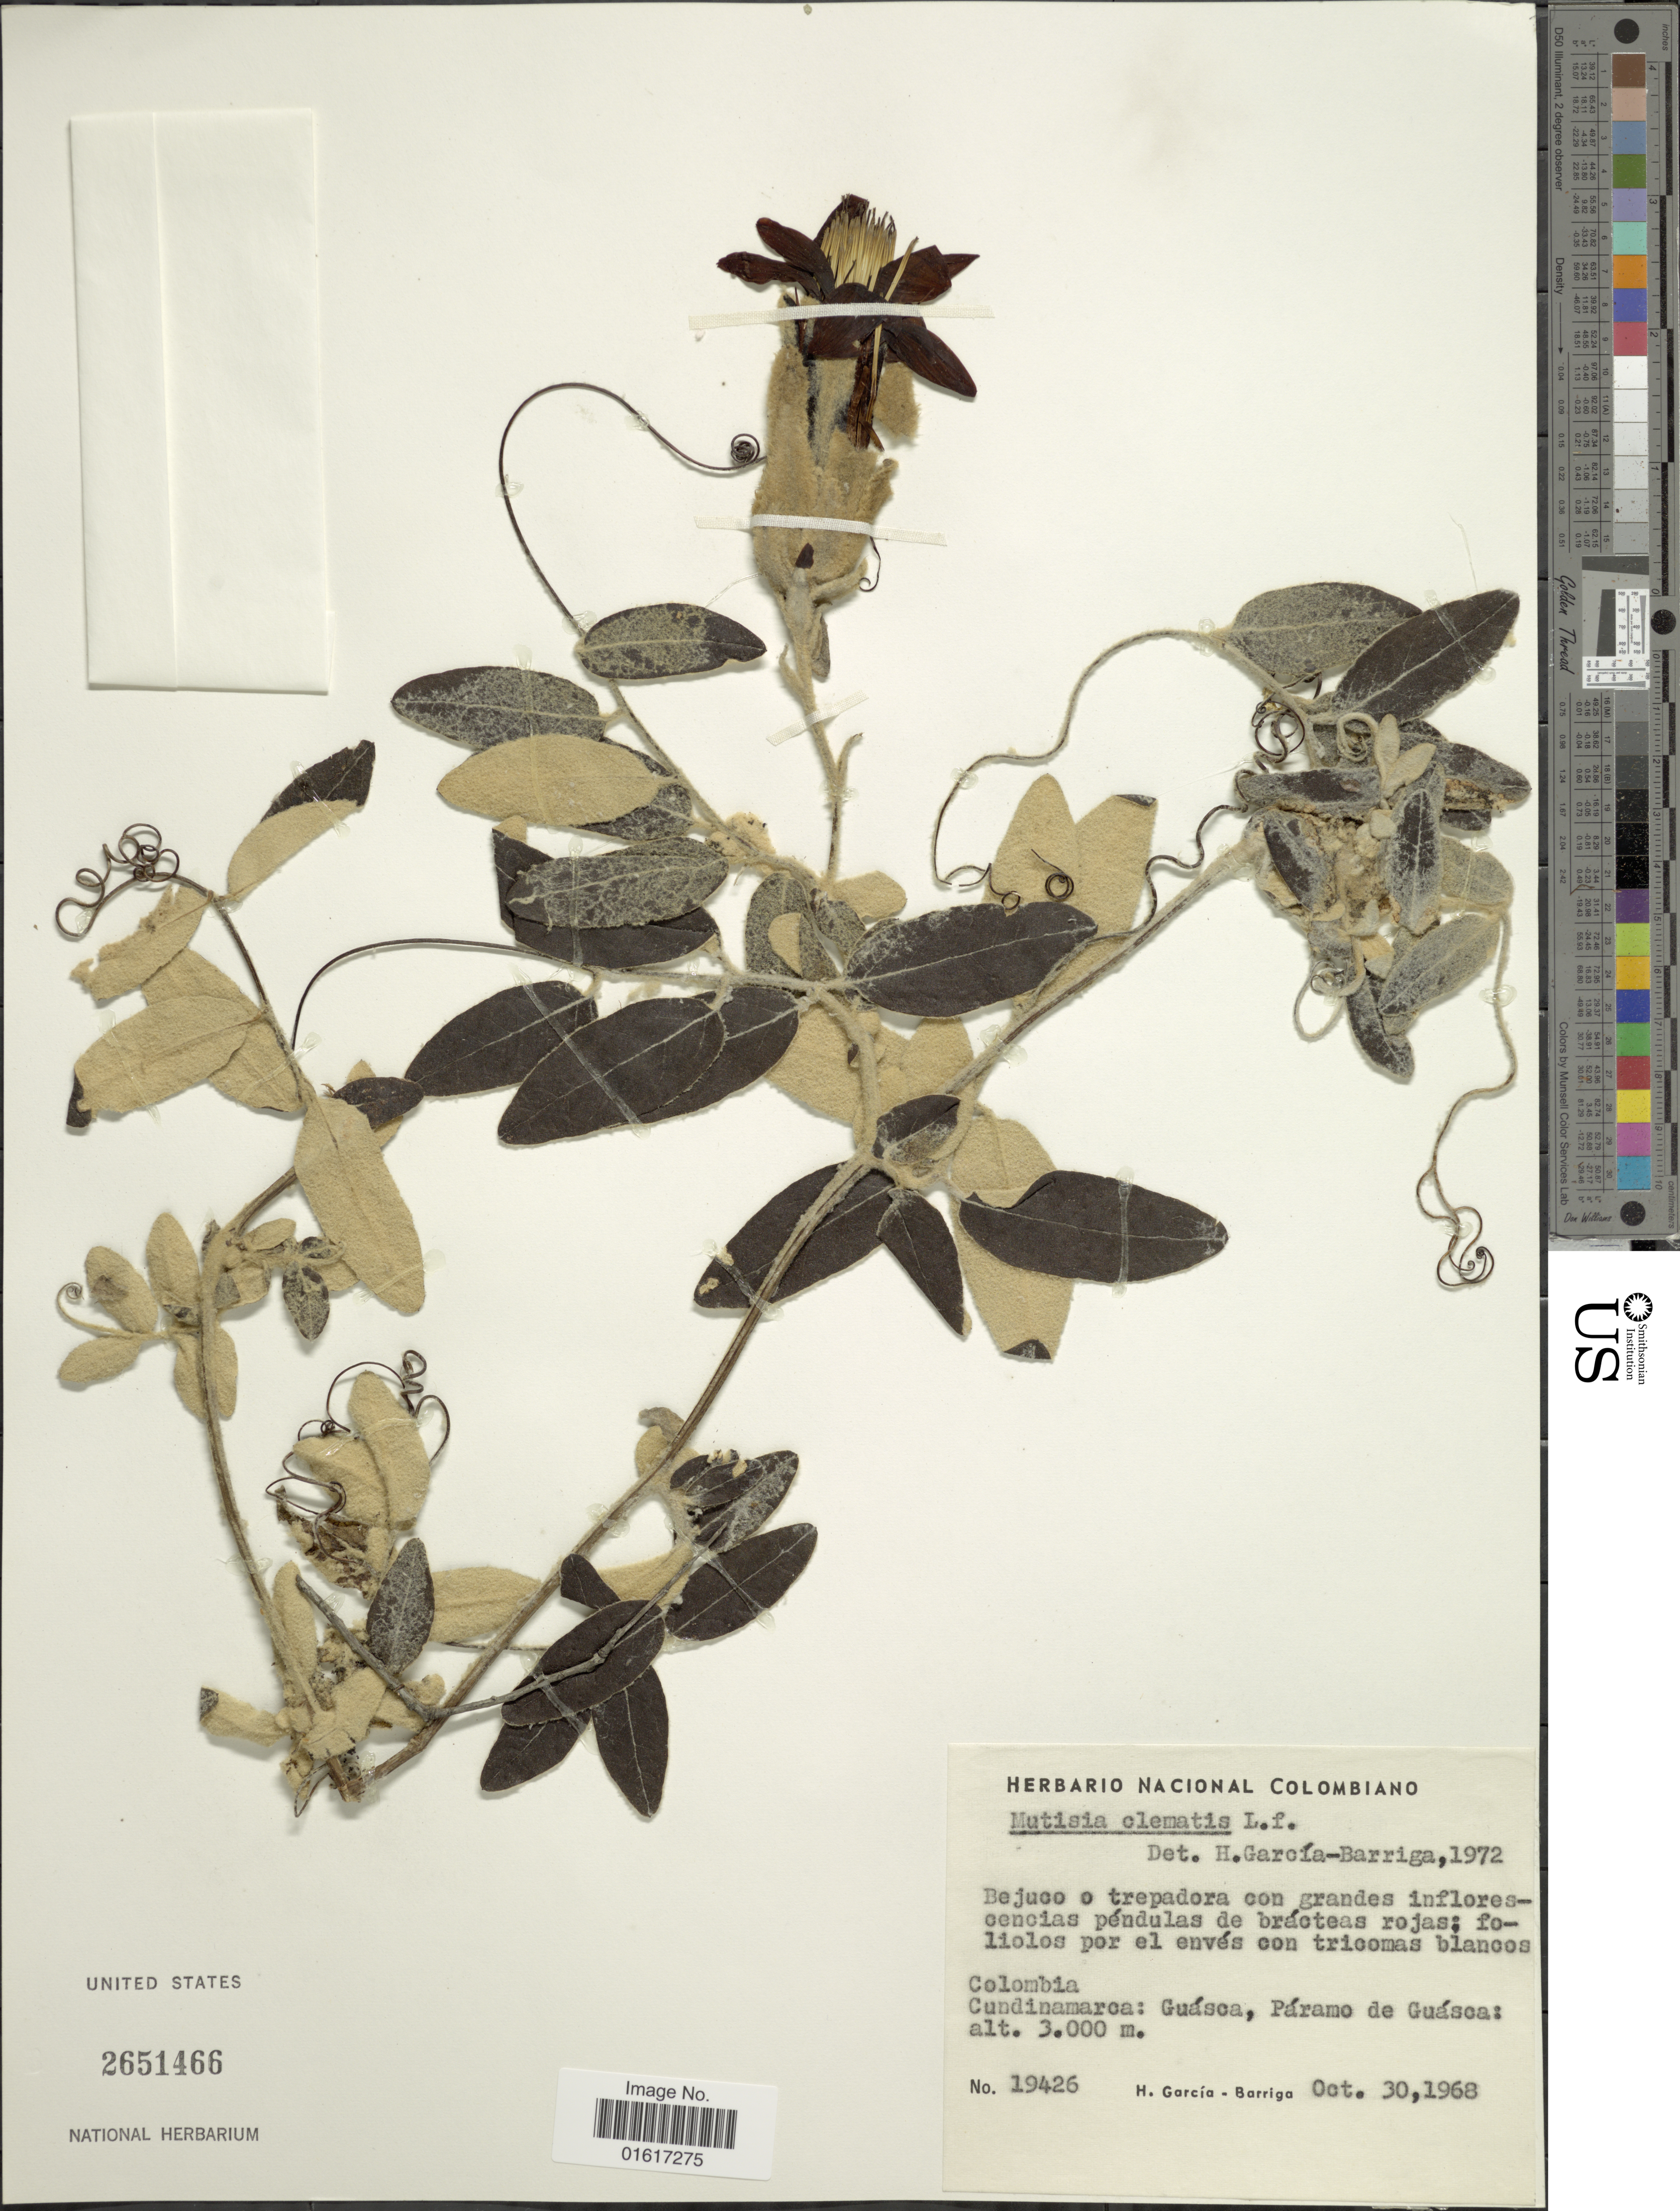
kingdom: Plantae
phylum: Tracheophyta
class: Magnoliopsida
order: Asterales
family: Asteraceae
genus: Mutisia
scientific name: Mutisia clematis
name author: L. f.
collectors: H. García Barriga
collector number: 19426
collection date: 1968-10-30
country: Colombia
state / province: Cundinamarca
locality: Guásca, Páramo de Guásca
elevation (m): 3000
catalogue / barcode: US 2651466